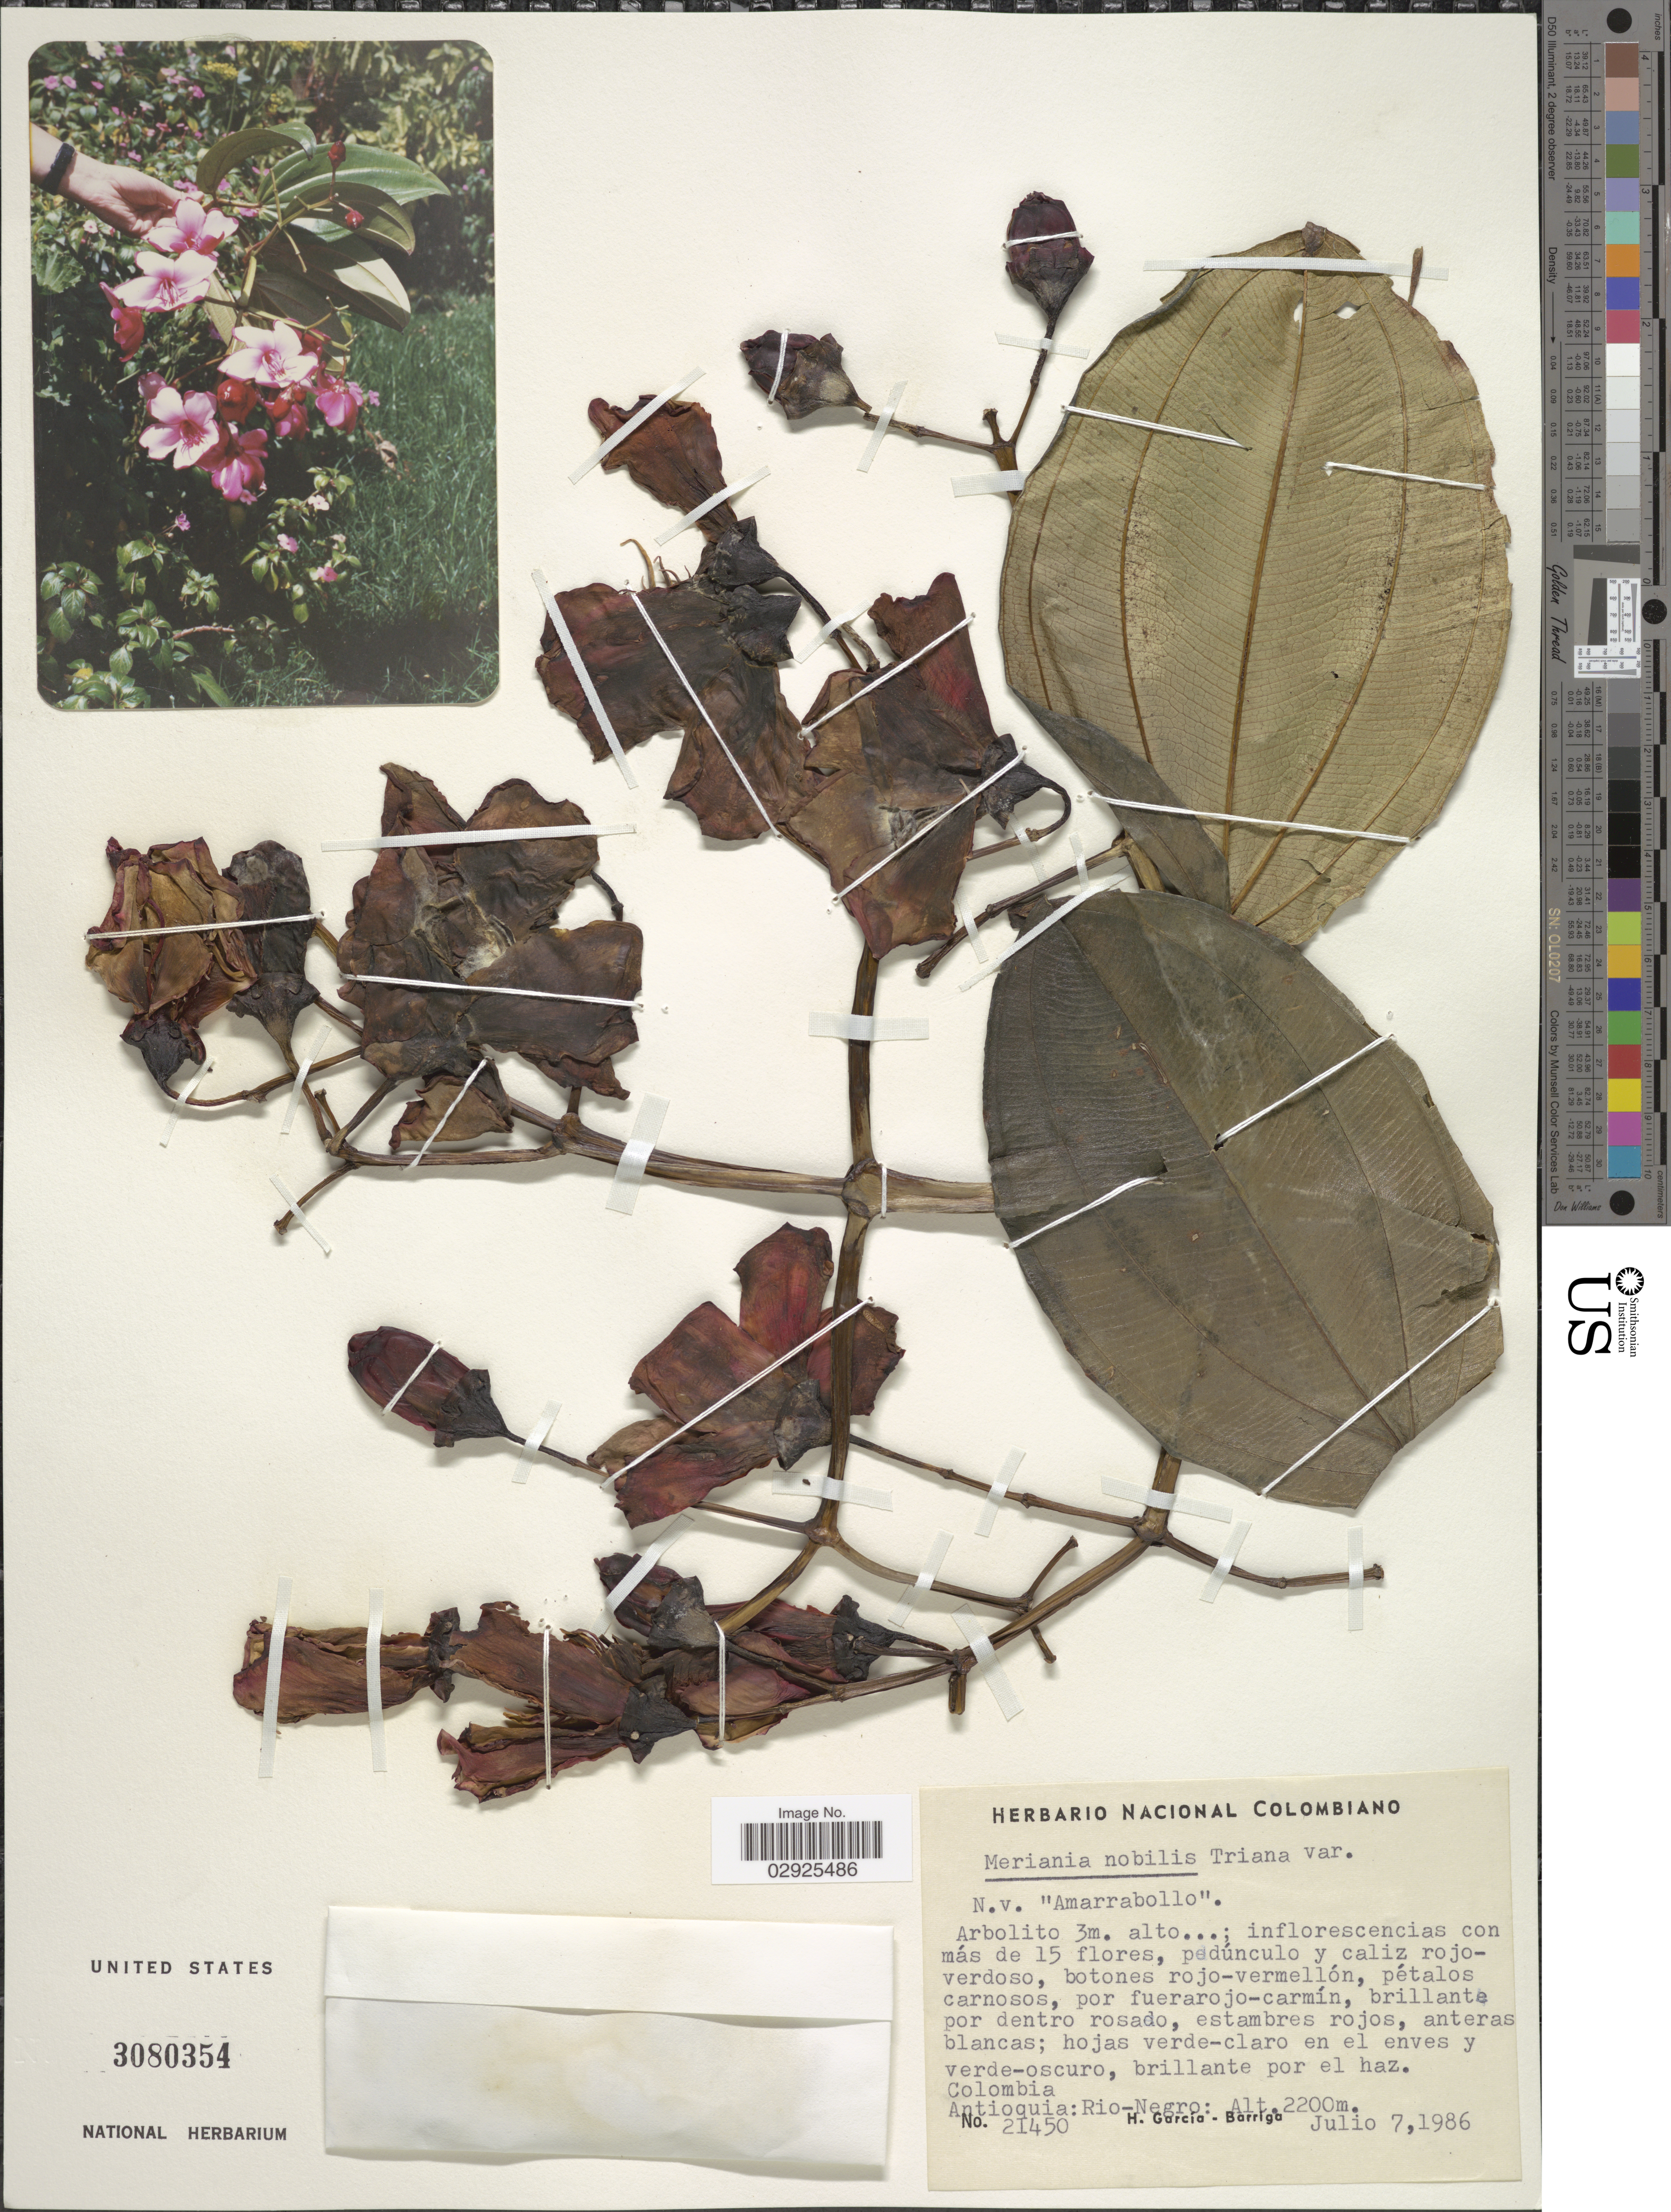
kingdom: Plantae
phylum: Tracheophyta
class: Magnoliopsida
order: Myrtales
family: Melastomataceae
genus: Meriania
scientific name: Meriania nobilis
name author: Triana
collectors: H. García Barriga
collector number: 21450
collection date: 1986-07-07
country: Colombia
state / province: Antioquia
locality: Antioquia: Rio Negro.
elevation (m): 2200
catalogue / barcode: US 3080354